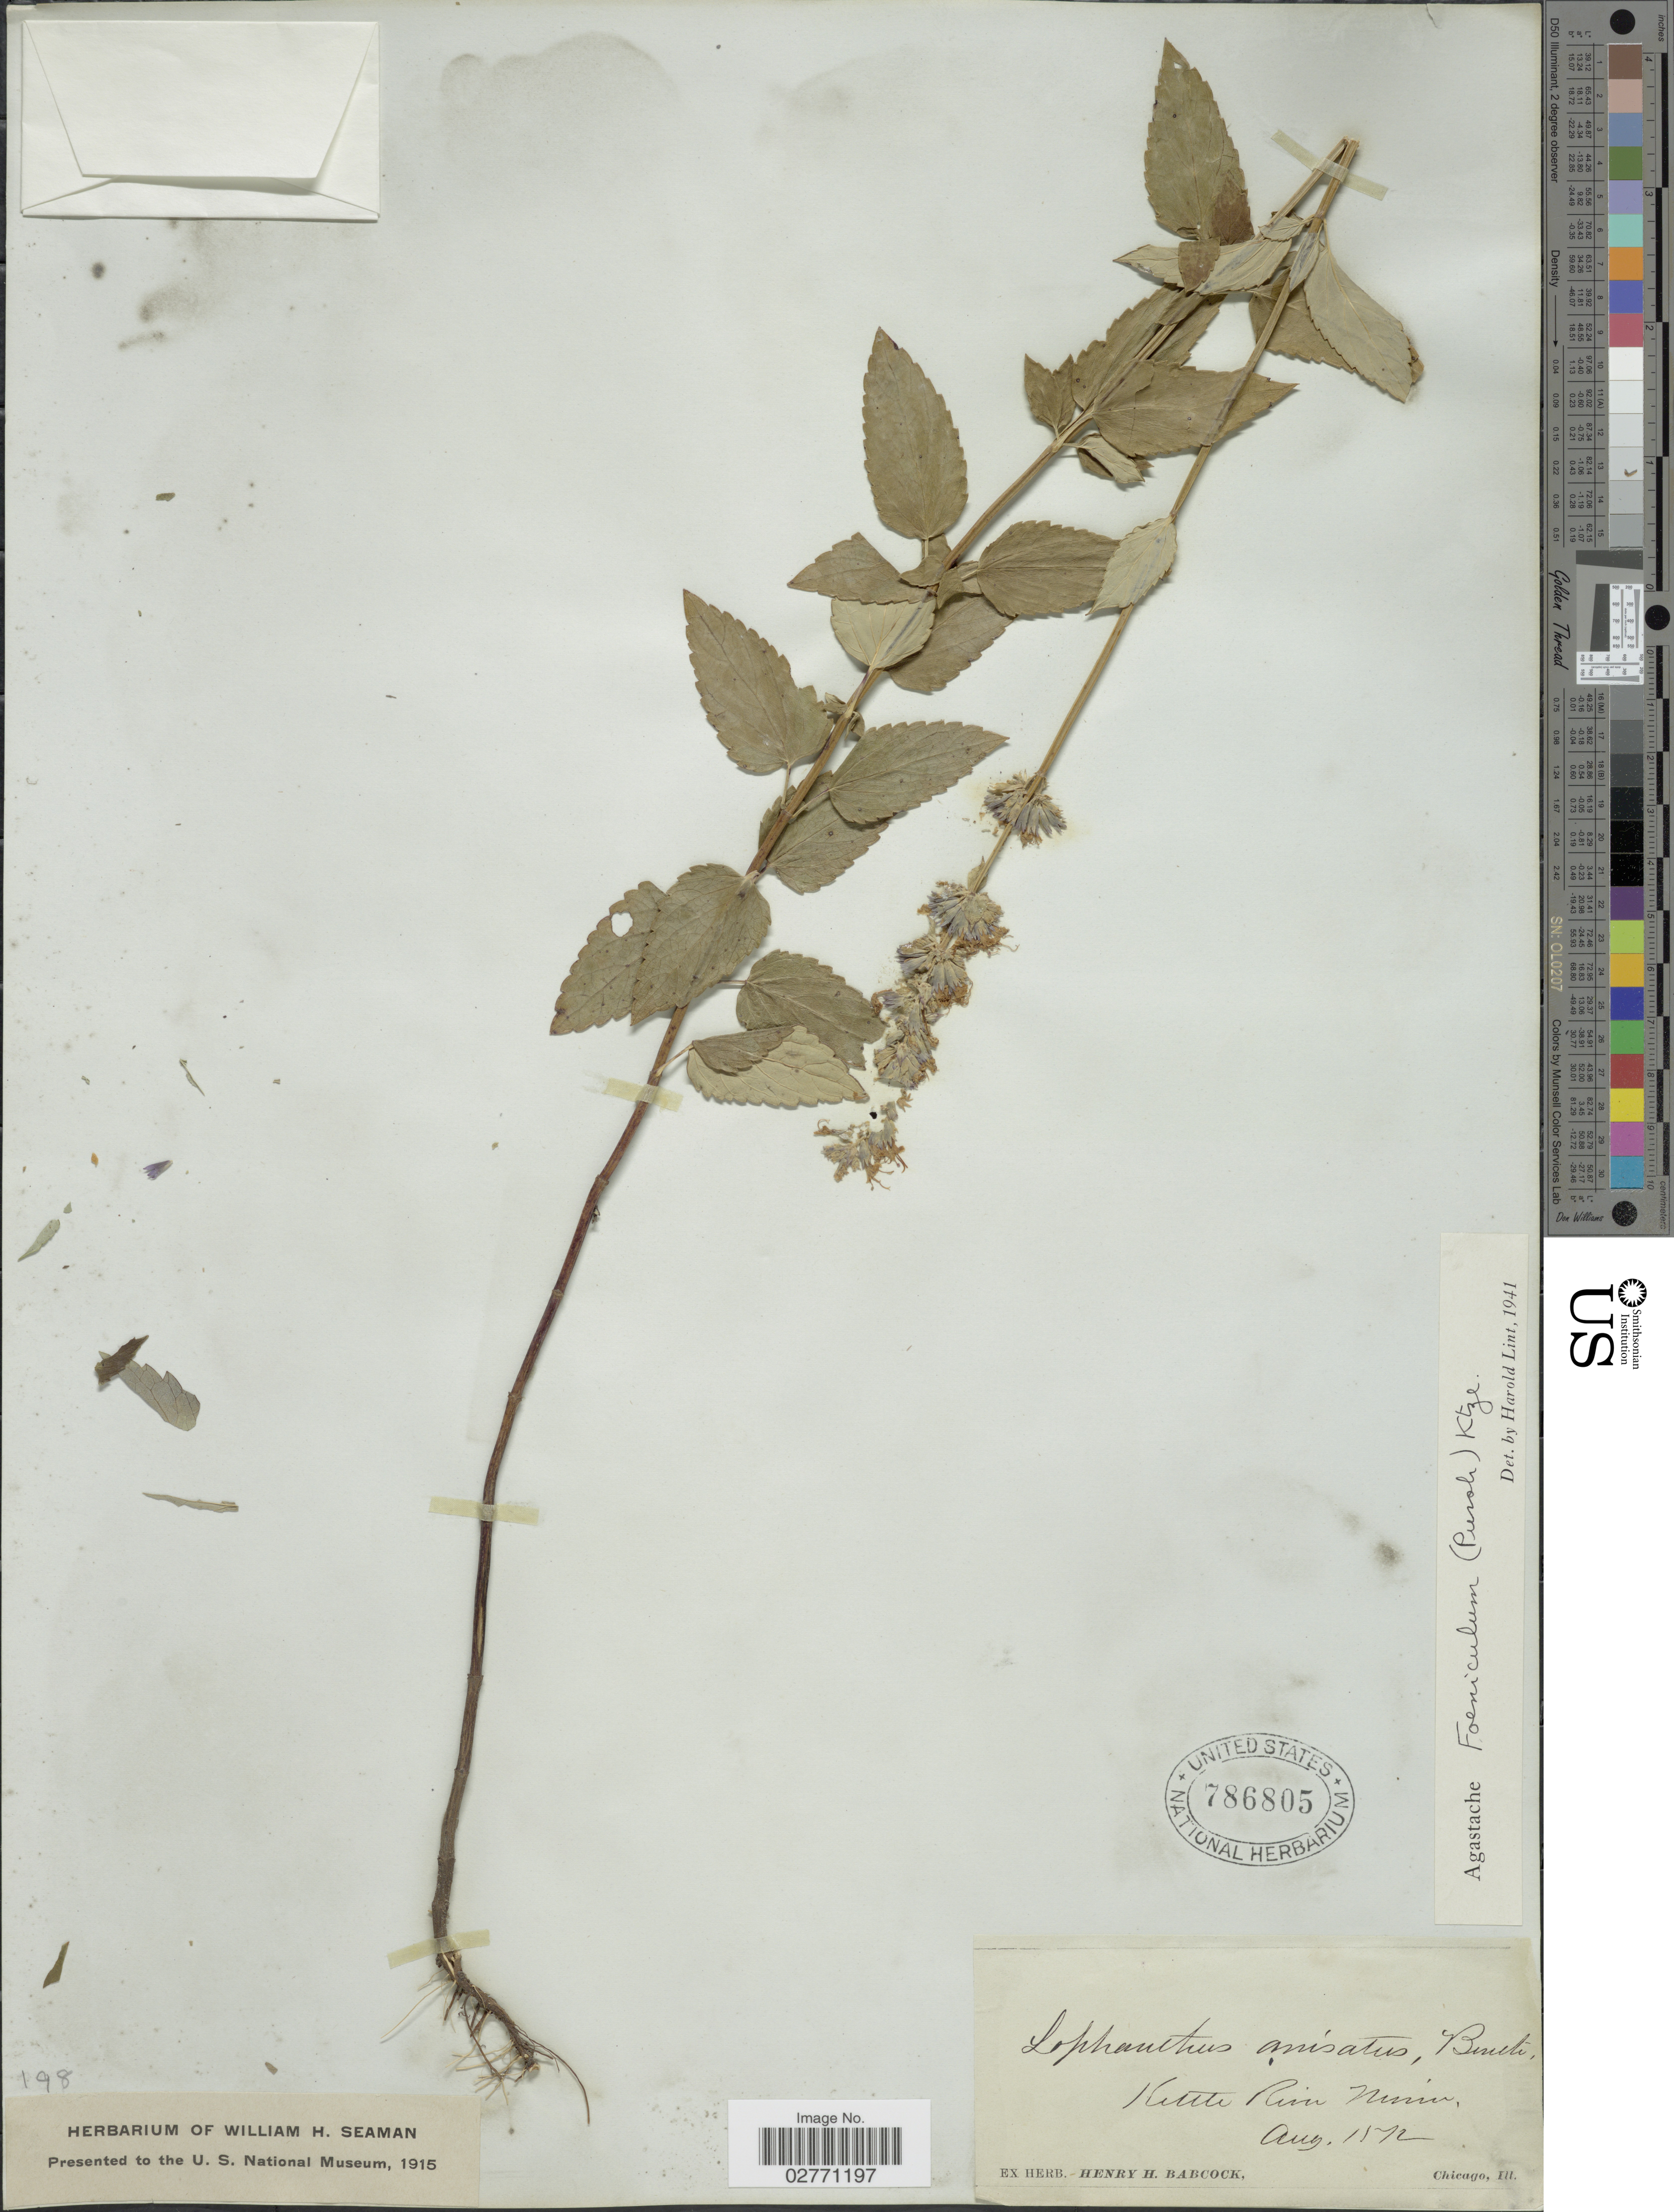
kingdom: Plantae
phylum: Tracheophyta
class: Magnoliopsida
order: Lamiales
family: Lamiaceae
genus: Agastache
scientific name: Agastache foeniculum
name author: (Pursh) Kuntze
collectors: ex herb. Henry Homes Babcock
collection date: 1872-08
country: United States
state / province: Minnesota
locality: Kettle River.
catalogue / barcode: US 786805